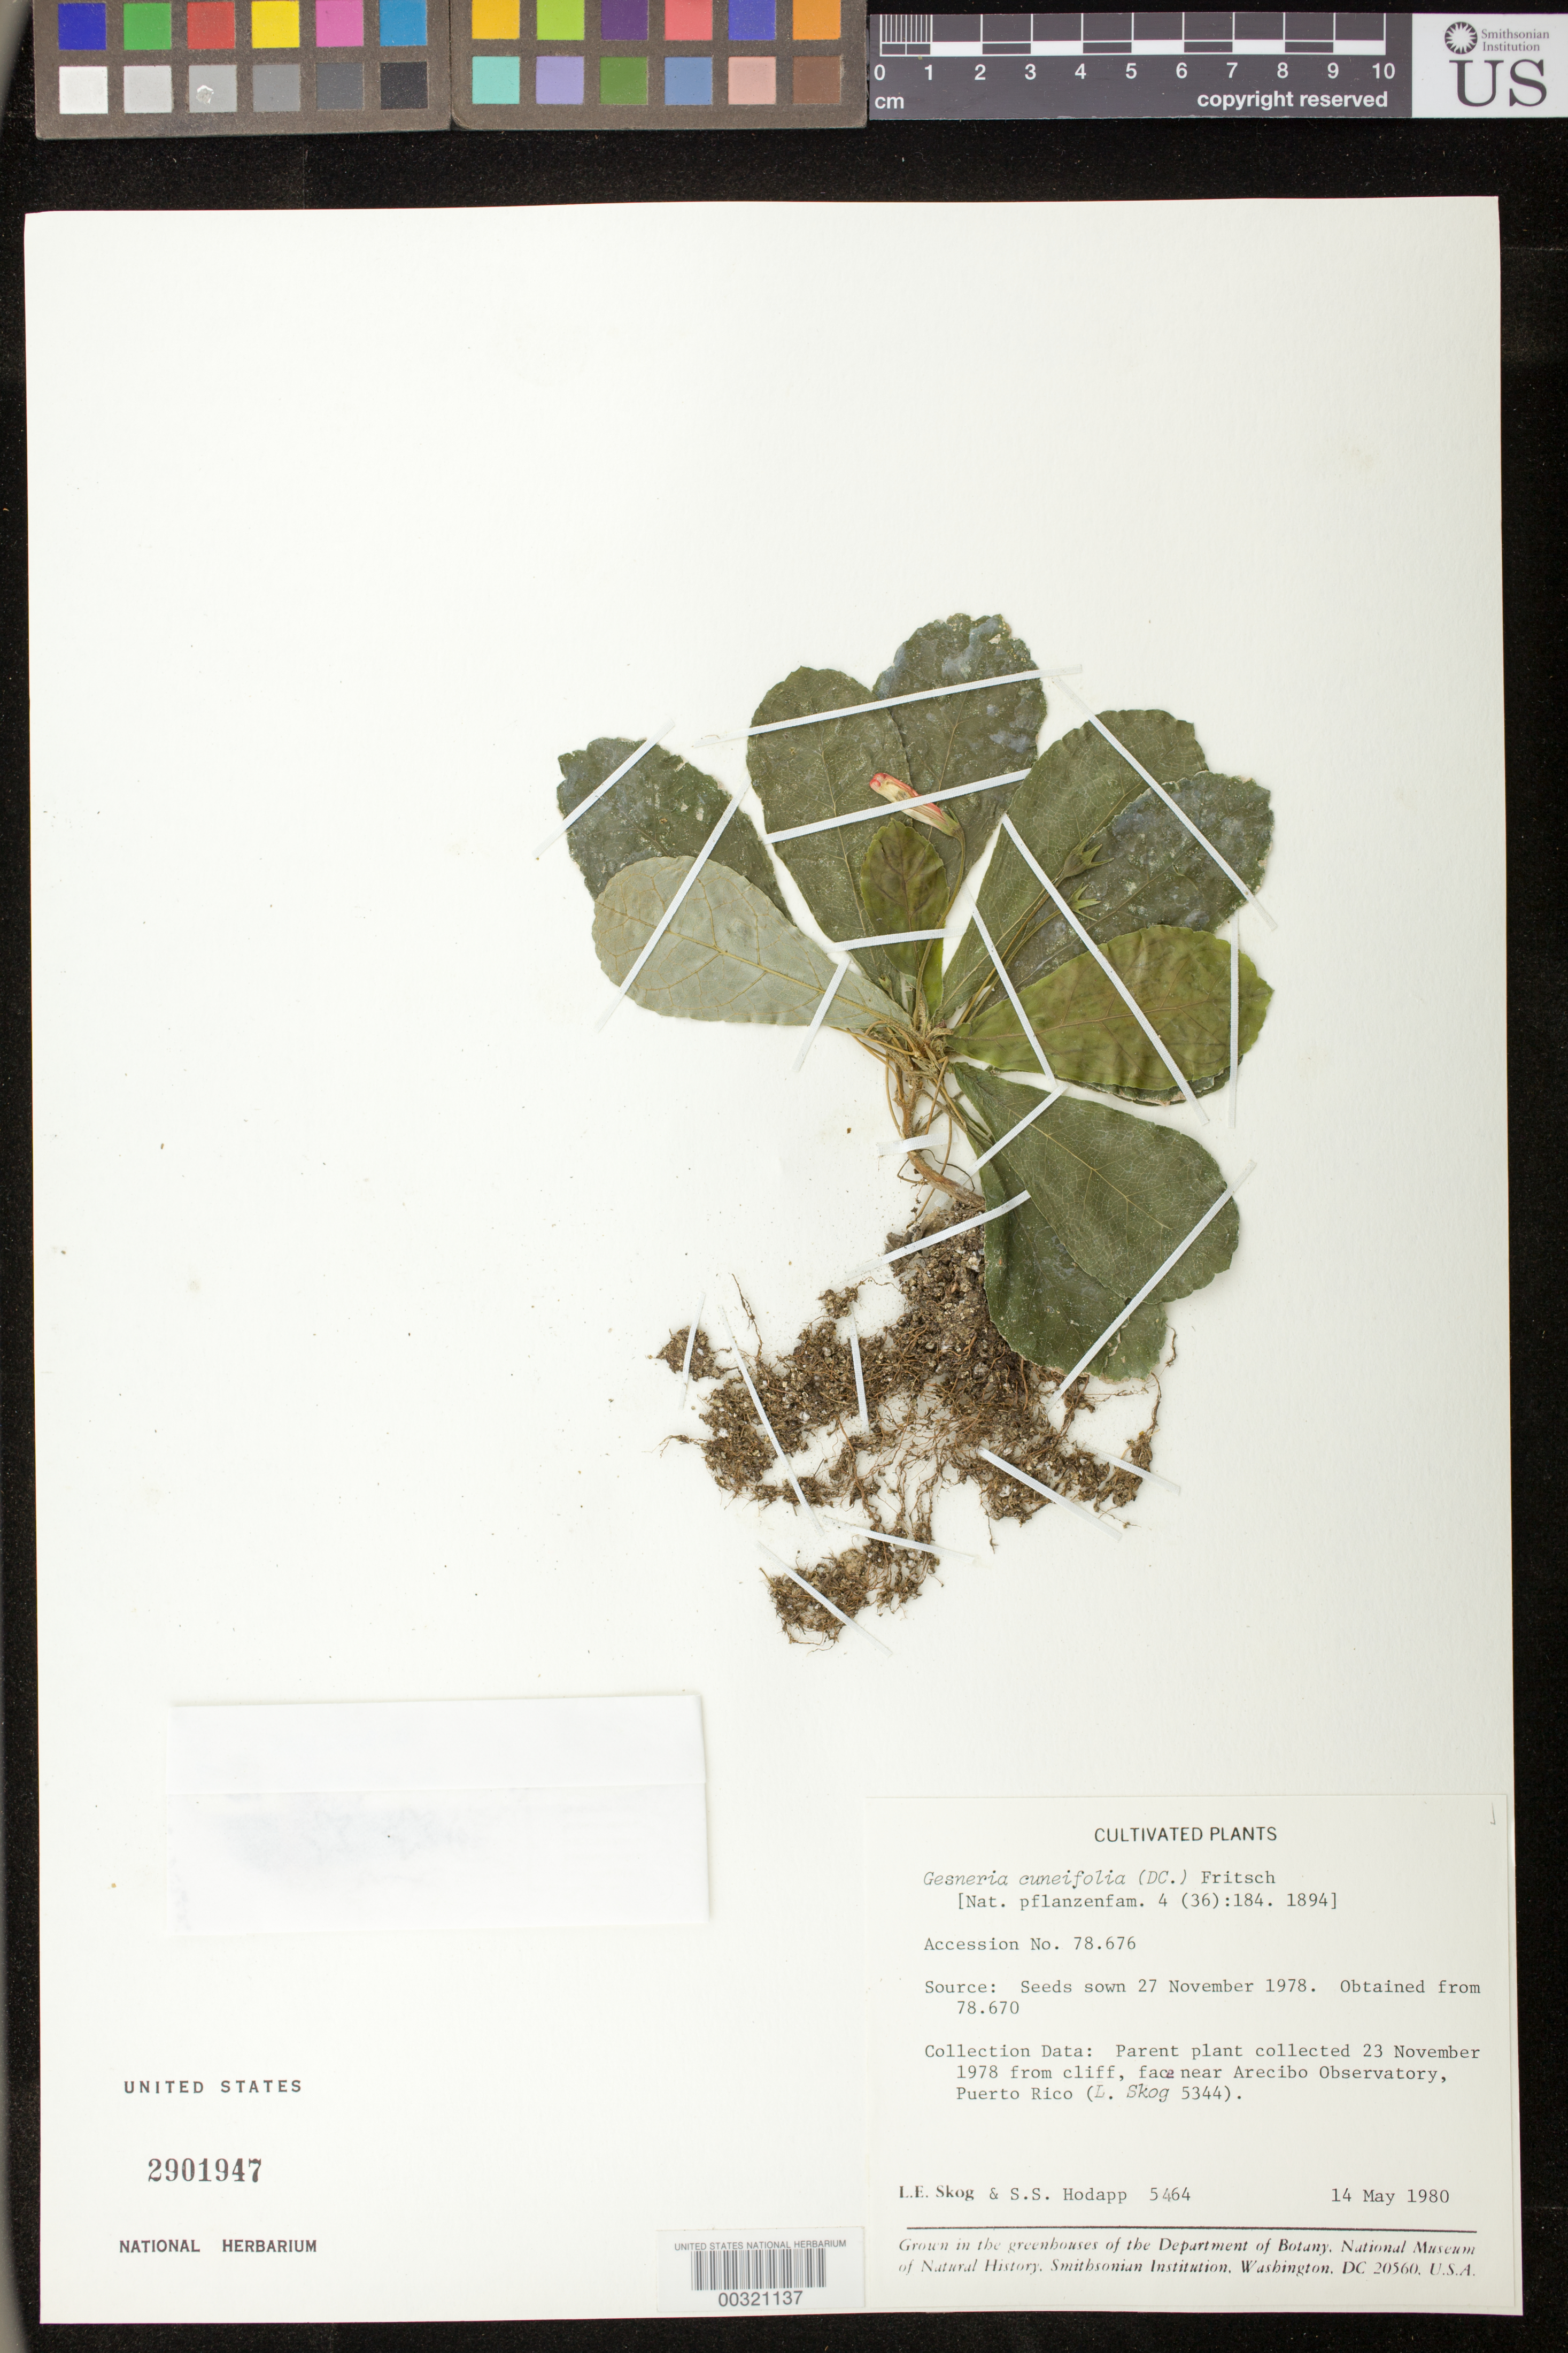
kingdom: Plantae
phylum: Tracheophyta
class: Magnoliopsida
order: Lamiales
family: Gesneriaceae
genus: Gesneria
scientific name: Gesneria cuneifolia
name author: (DC.) Fritsch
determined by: Skog, Laurence E.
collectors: L. E. Skog & S. Hodapp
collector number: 5464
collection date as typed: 14 May 1980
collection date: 1980-05-14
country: Puerto Rico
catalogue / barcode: US 2901947